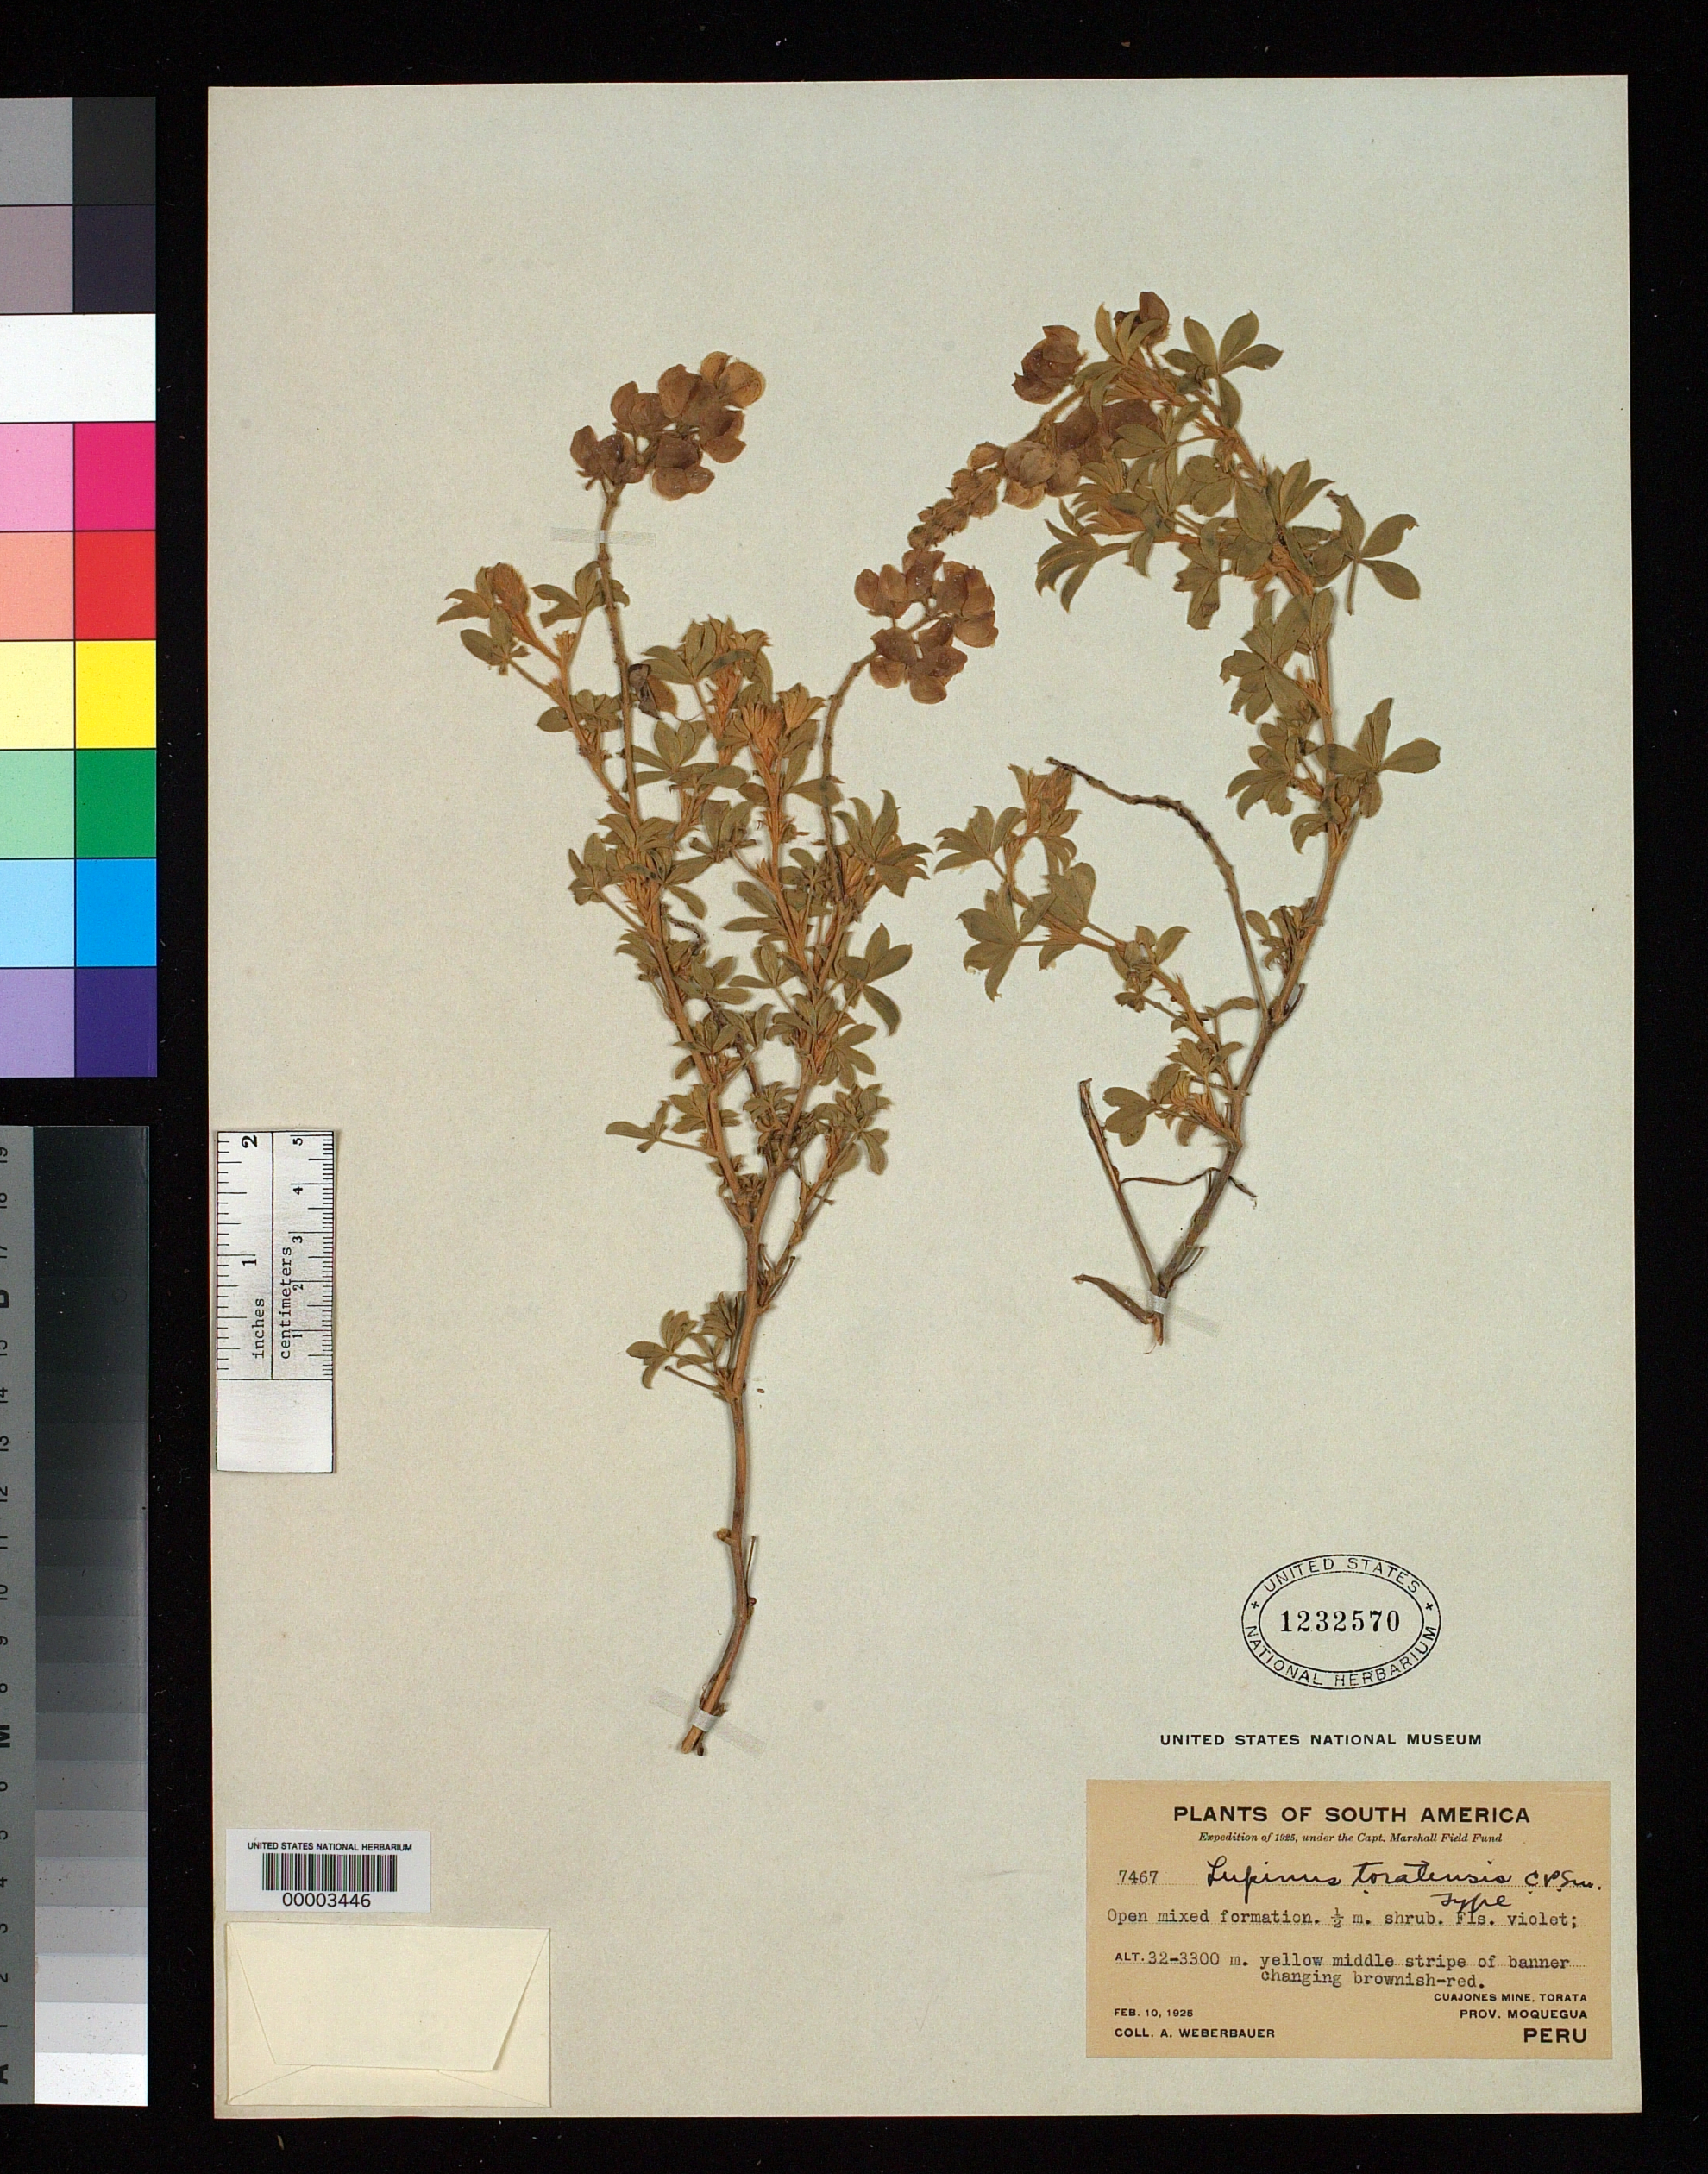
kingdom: Plantae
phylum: Tracheophyta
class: Magnoliopsida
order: Fabales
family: Fabaceae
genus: Lupinus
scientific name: Lupinus toratensis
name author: C.P. Sm.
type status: Holotype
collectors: A. Weberbauer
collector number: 7467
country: Peru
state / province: Moquegua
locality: Torata.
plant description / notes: Protologue cites type specimen at "h 66" [herbarium 66 = USNH].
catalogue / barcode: US 1232570